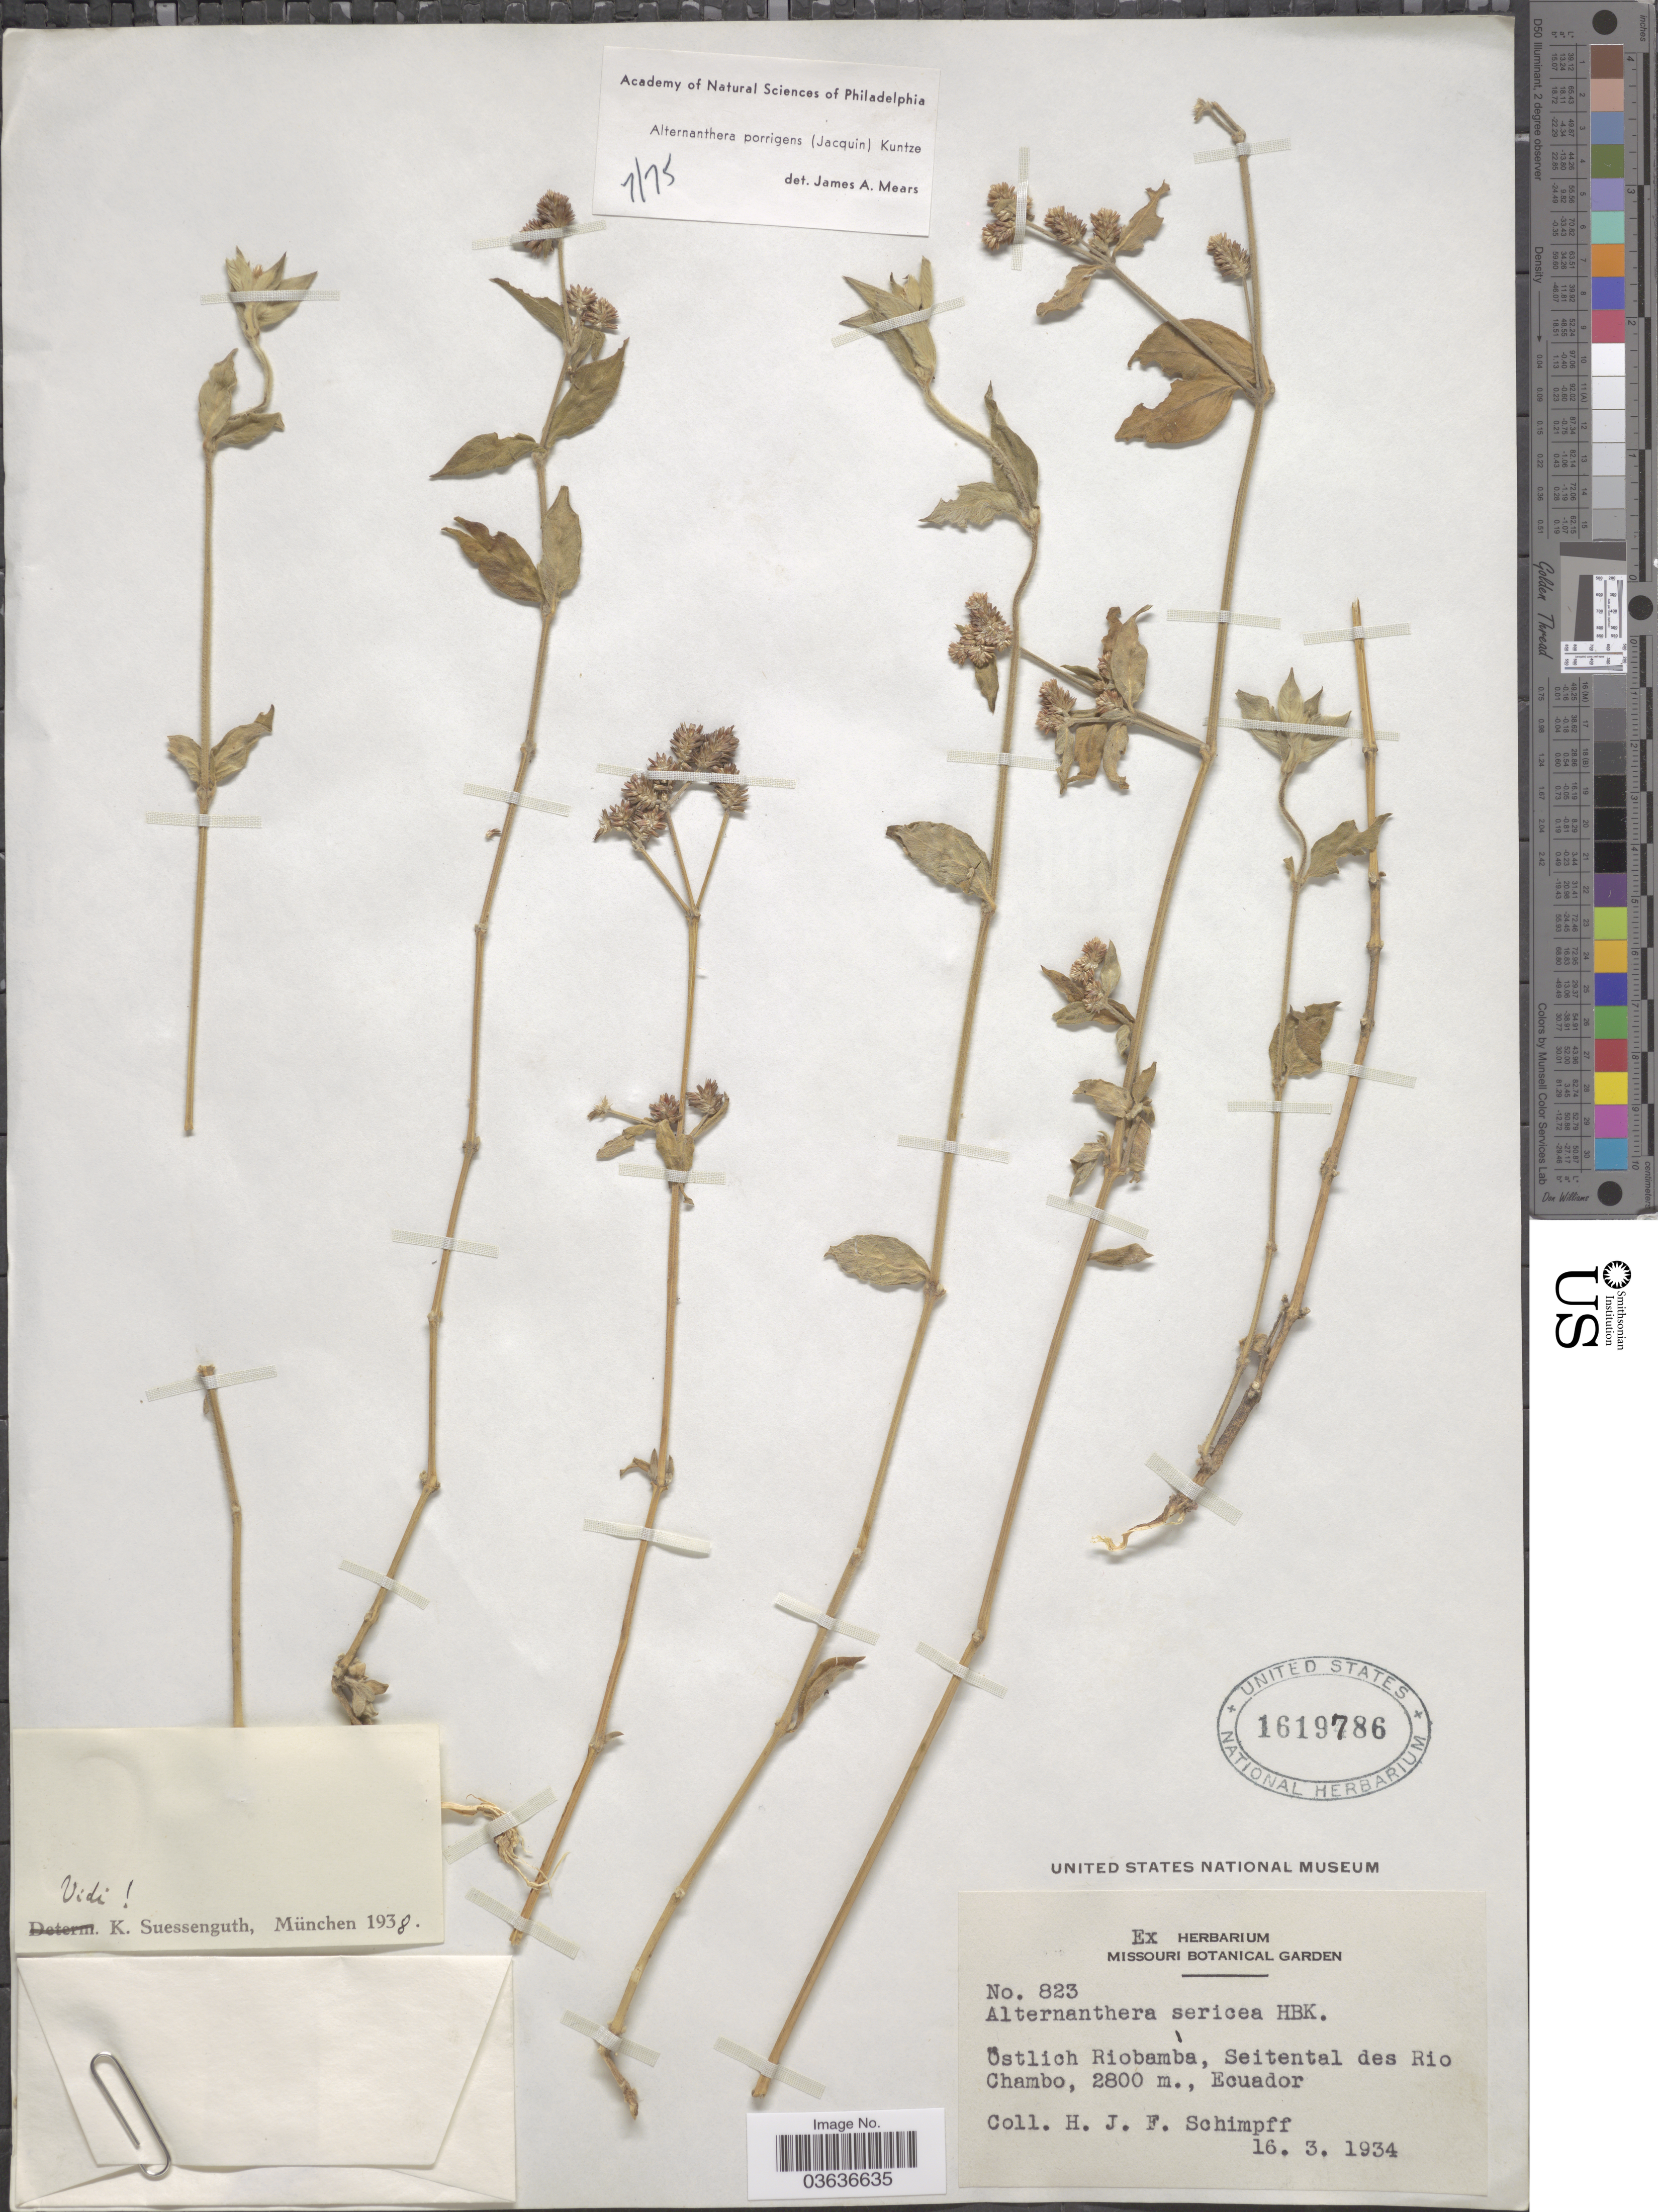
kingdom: Plantae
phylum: Tracheophyta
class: Magnoliopsida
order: Caryophyllales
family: Amaranthaceae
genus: Alternanthera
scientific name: Alternanthera porrigens var. porrigens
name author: (Jacq.) Kuntze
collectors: H. Schimpff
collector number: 823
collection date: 1934-03-16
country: Ecuador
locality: Östlich Riobamba, Seitental des Rio Chambo.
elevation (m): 2800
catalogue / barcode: US 1619786